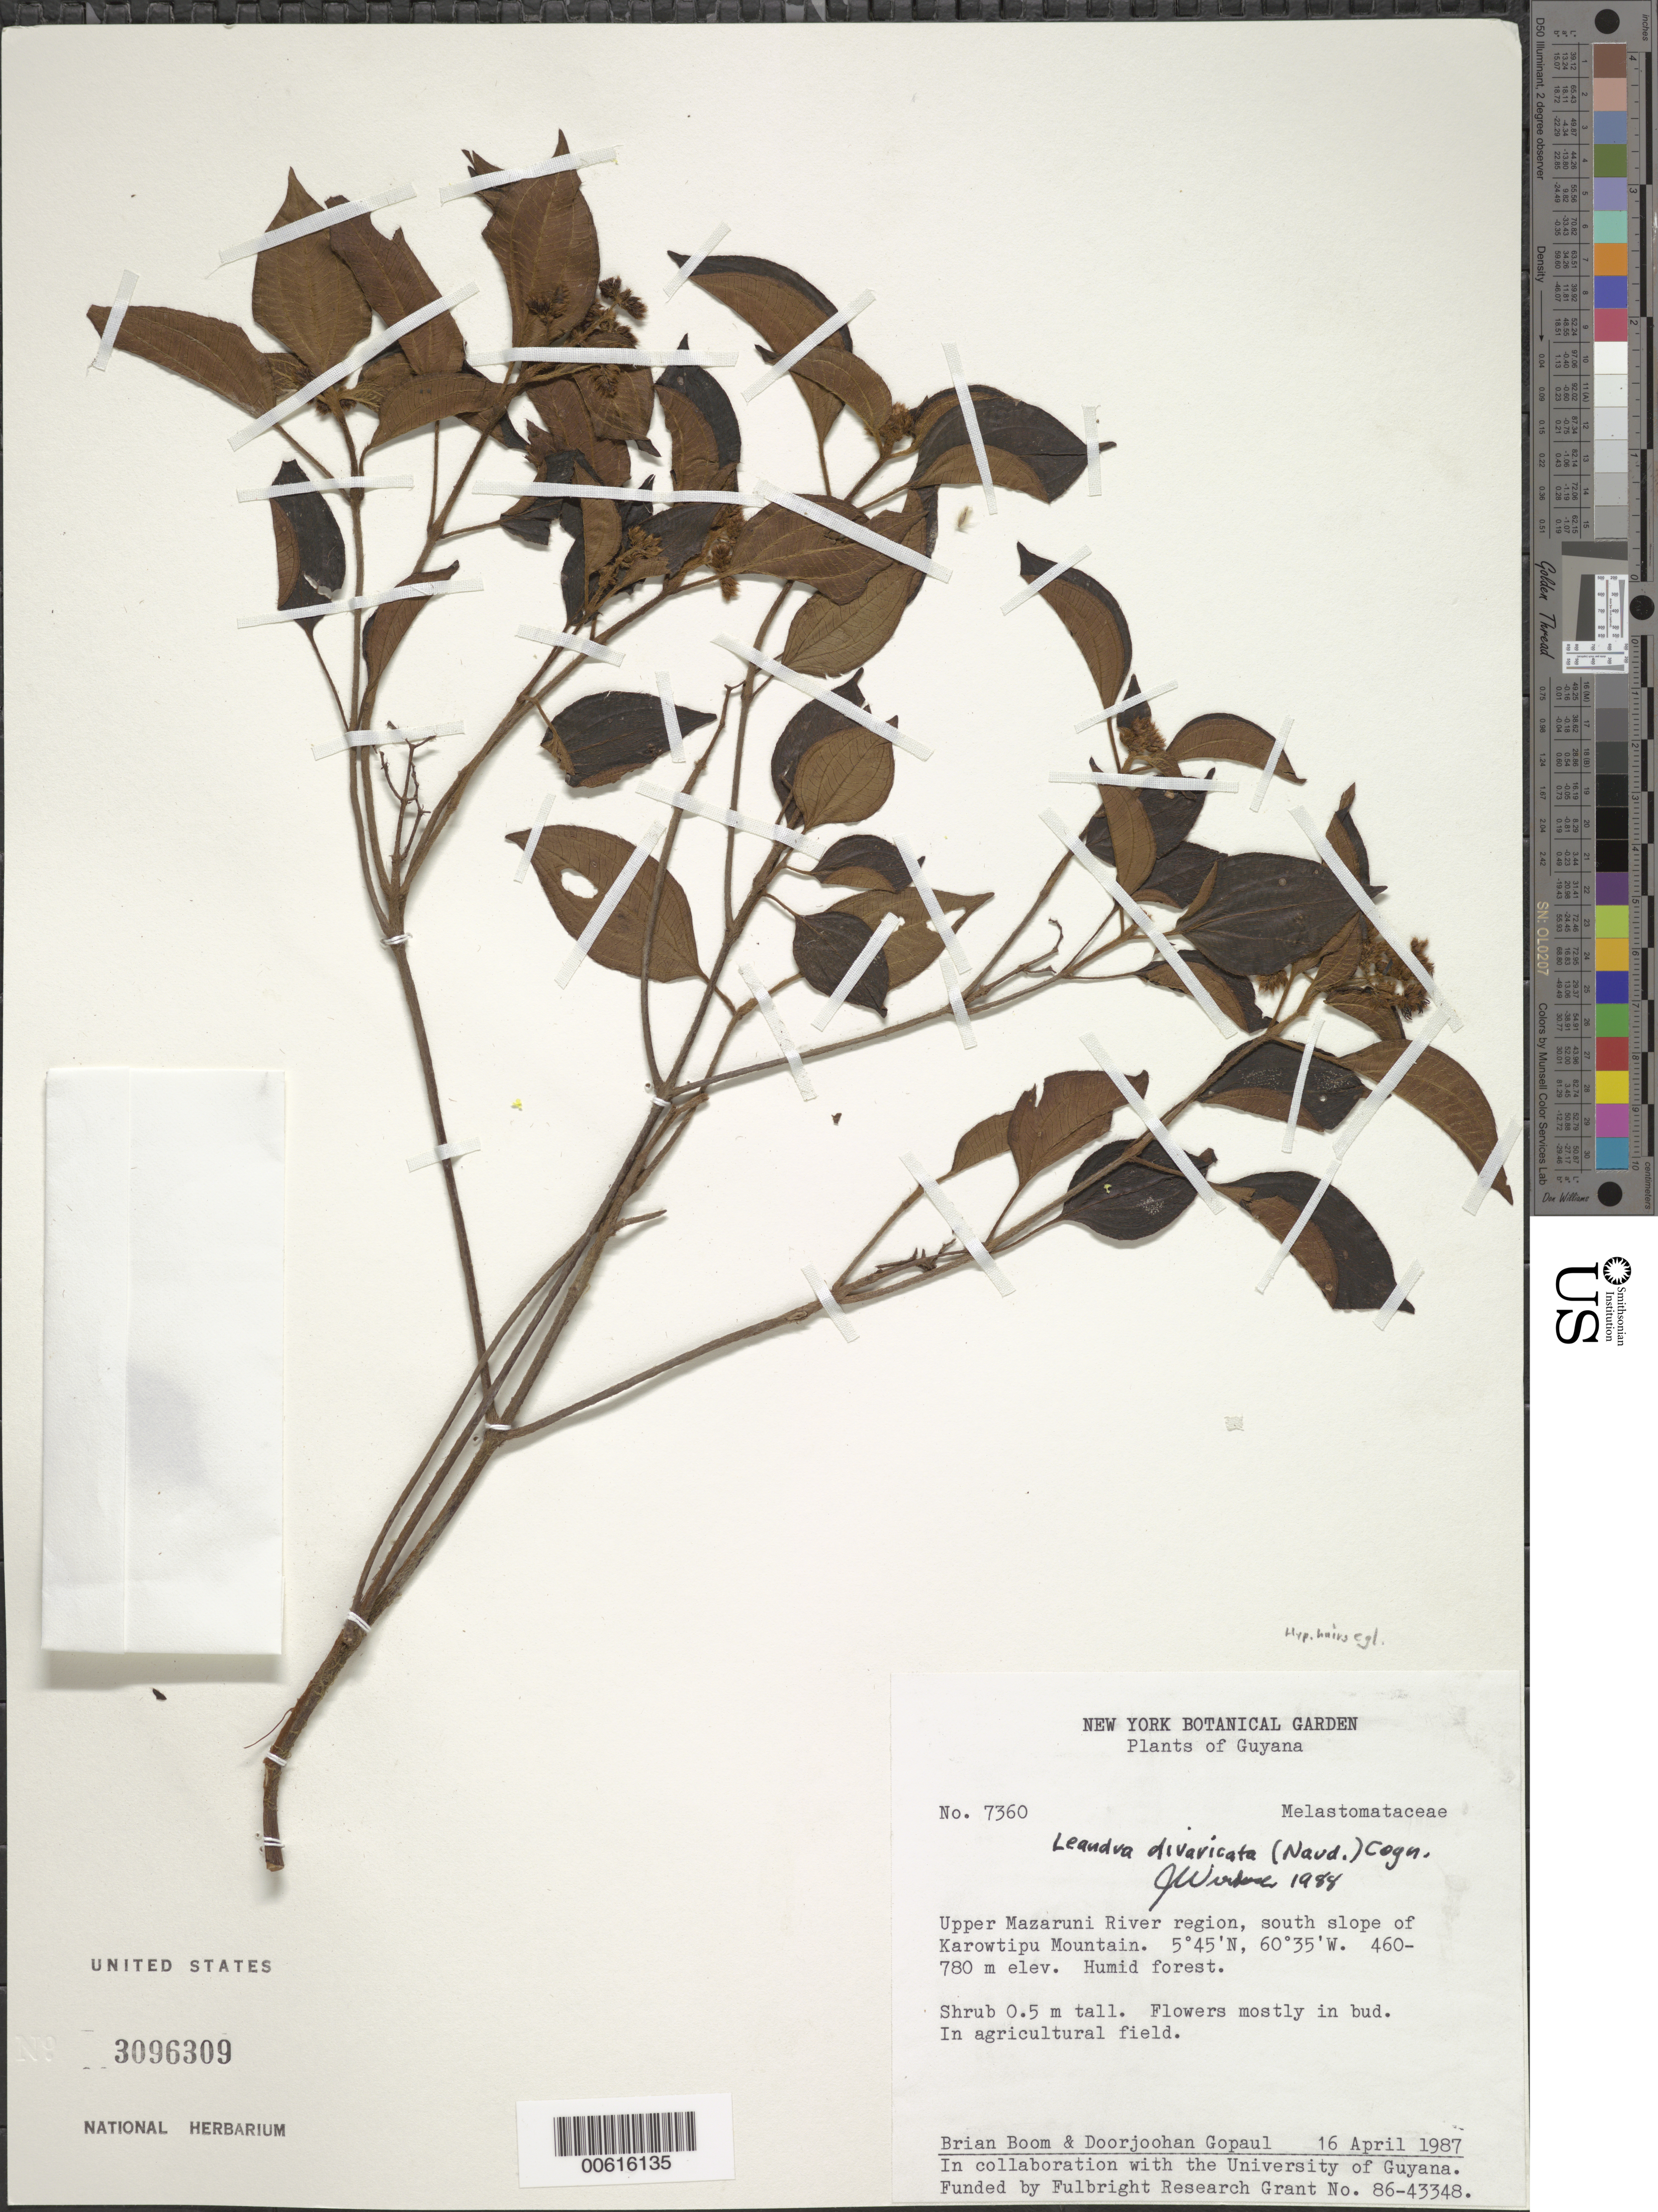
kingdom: Plantae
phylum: Tracheophyta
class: Magnoliopsida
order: Myrtales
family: Melastomataceae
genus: Leandra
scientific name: Leandra divaricata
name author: (Naudin) Cogn.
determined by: Wurdack, John J., (US), US (UNITED STATES)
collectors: B. M. Boom & D. Gopaul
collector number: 7360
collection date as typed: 16-Apr-87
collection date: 1987-04-16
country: Guyana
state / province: Cuyuni-Mazaruni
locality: Karowtipu Mountain, S slope, upper Mazaruni R. region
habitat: Humid forest; in agricultural field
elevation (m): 460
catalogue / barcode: US 3096309